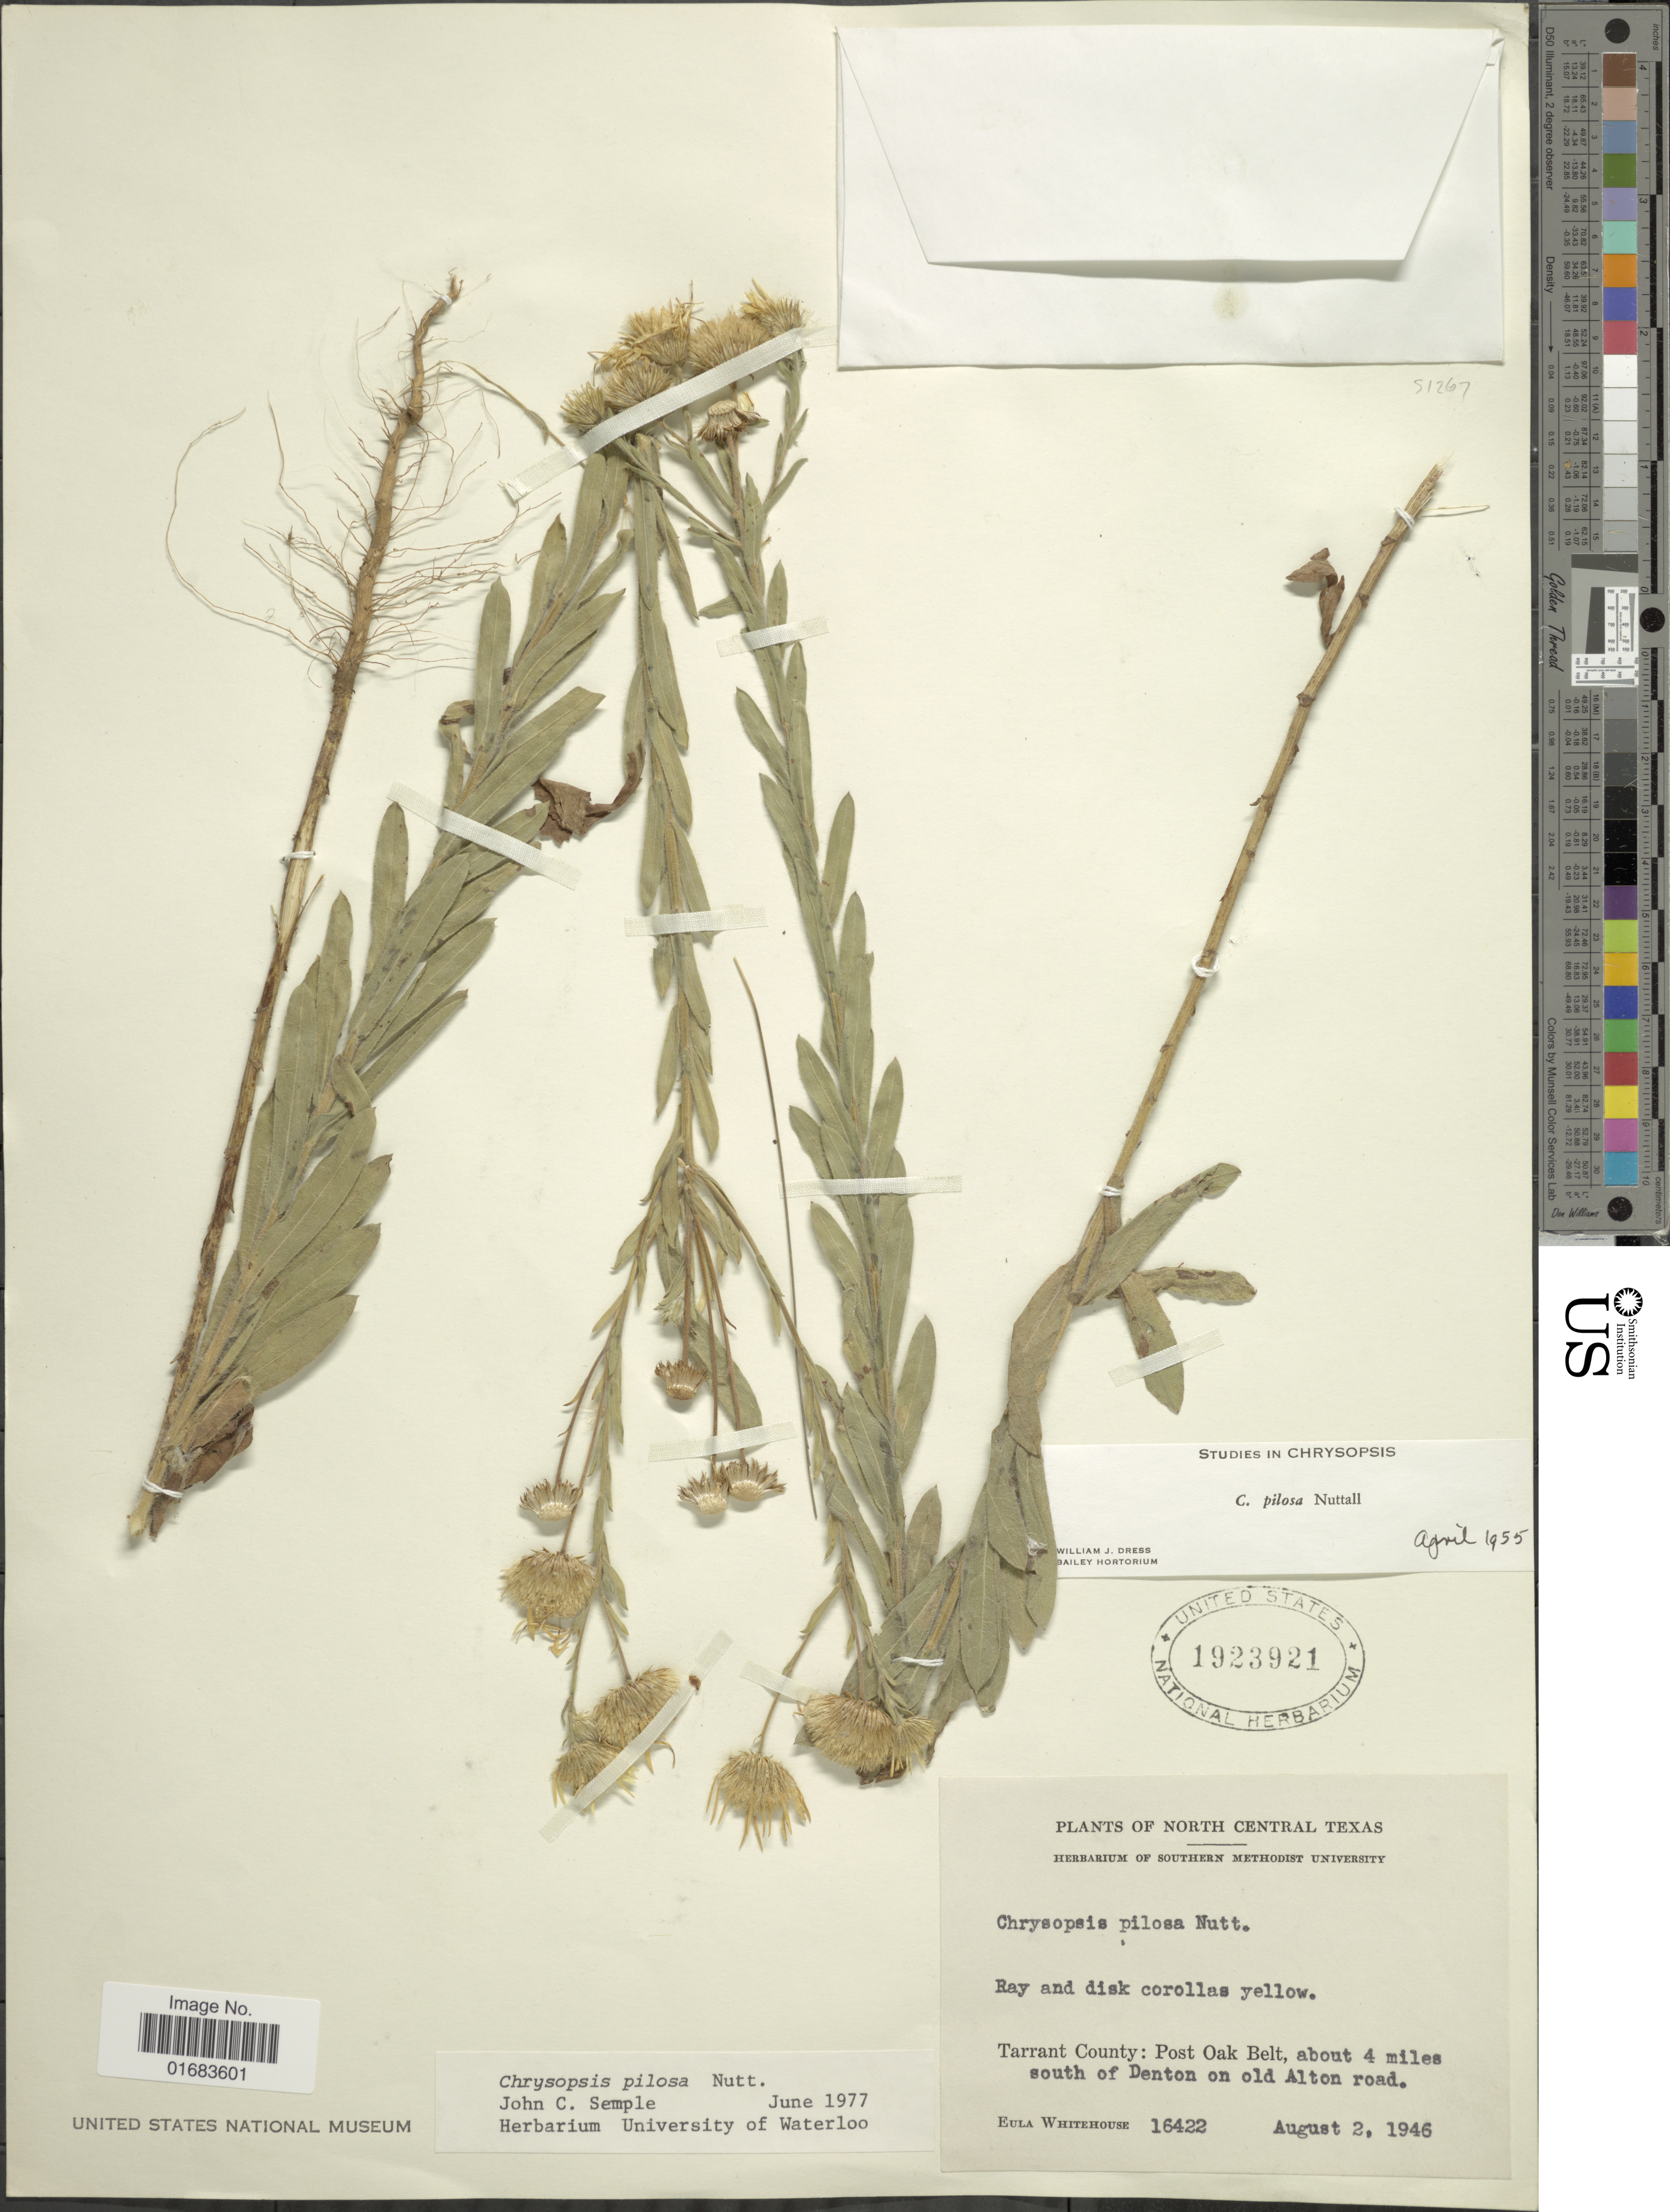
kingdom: Plantae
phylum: Tracheophyta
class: Magnoliopsida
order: Asterales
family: Asteraceae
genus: Chrysopsis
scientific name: Chrysopsis pilosa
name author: Nutt.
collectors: E. Whitehouse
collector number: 16422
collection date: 1946-08-02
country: United States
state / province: Texas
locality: North Central Texas, Tarrant County: Post Oak Belt, about 4 miles south of Denton on old Alton road,.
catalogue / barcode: US 1923921